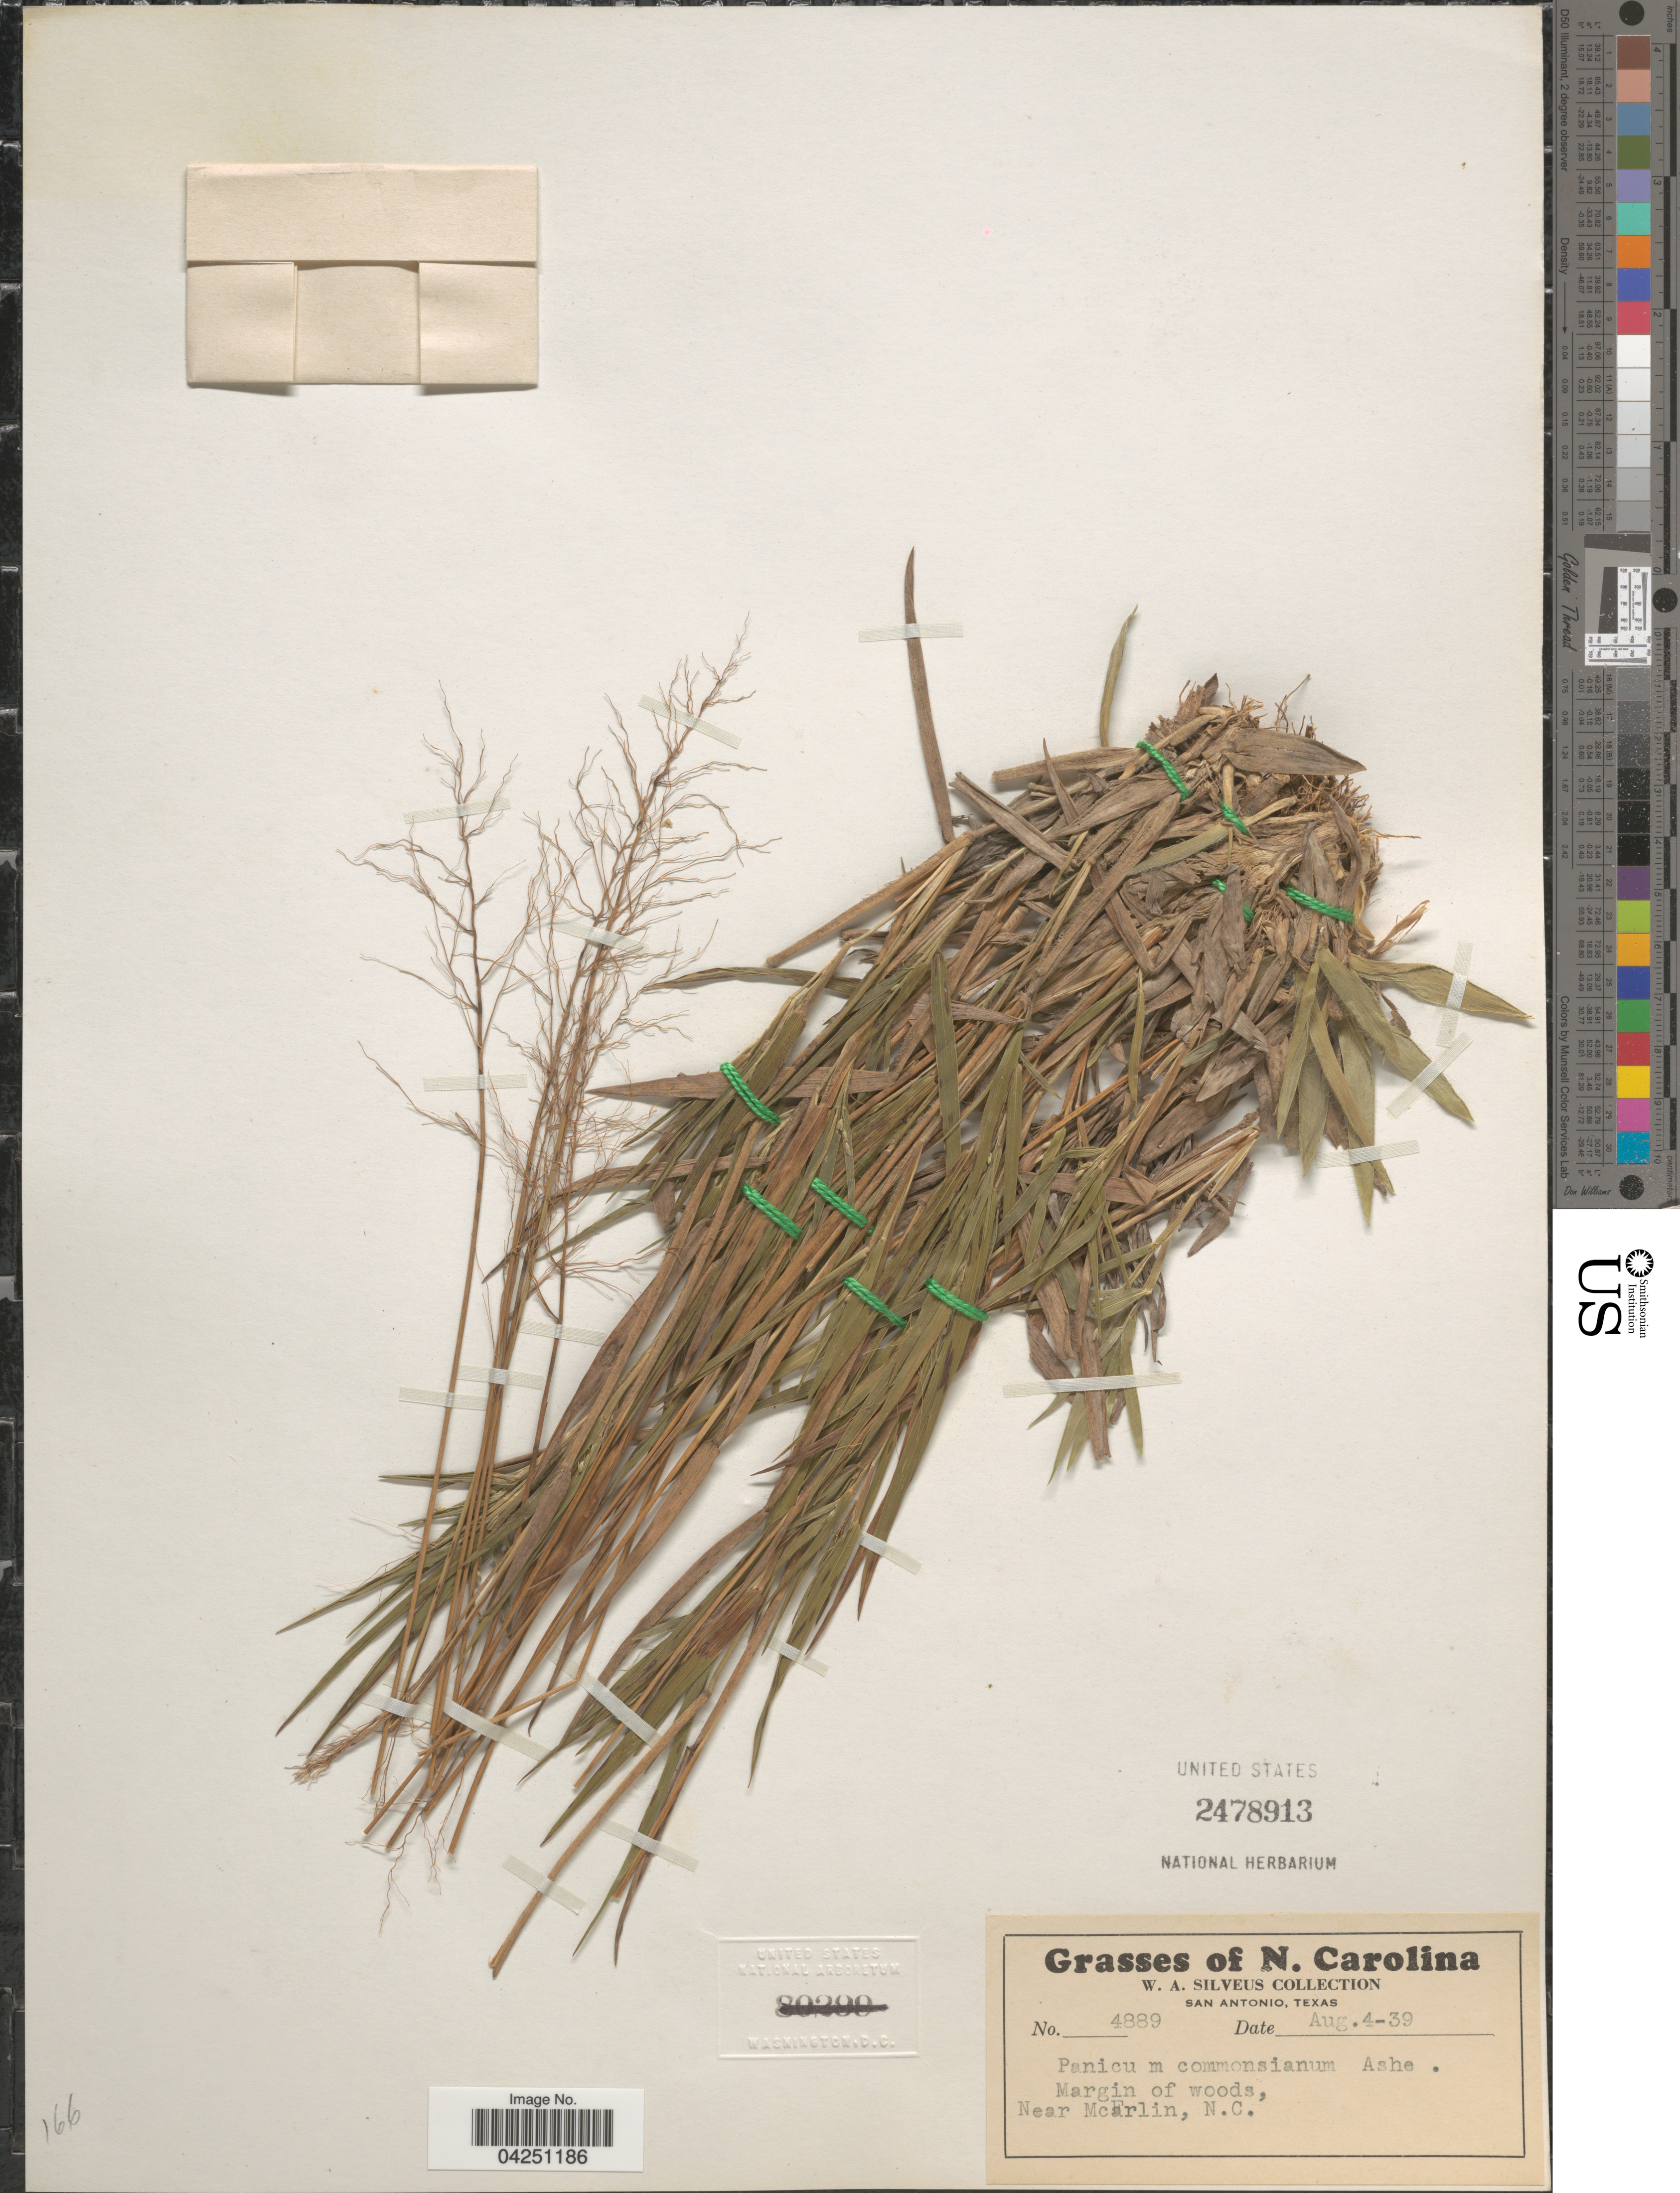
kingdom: Plantae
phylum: Tracheophyta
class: Liliopsida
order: Poales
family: Poaceae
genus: Dichanthelium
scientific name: Dichanthelium acuminatum var. acuminatum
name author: (Sw.) Gould & C.A. Clark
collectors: W. Silveus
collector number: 4889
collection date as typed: Transcribed d/m/y: 4/8/39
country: United States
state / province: North Carolina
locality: Near McFarlin.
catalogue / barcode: US 2478913